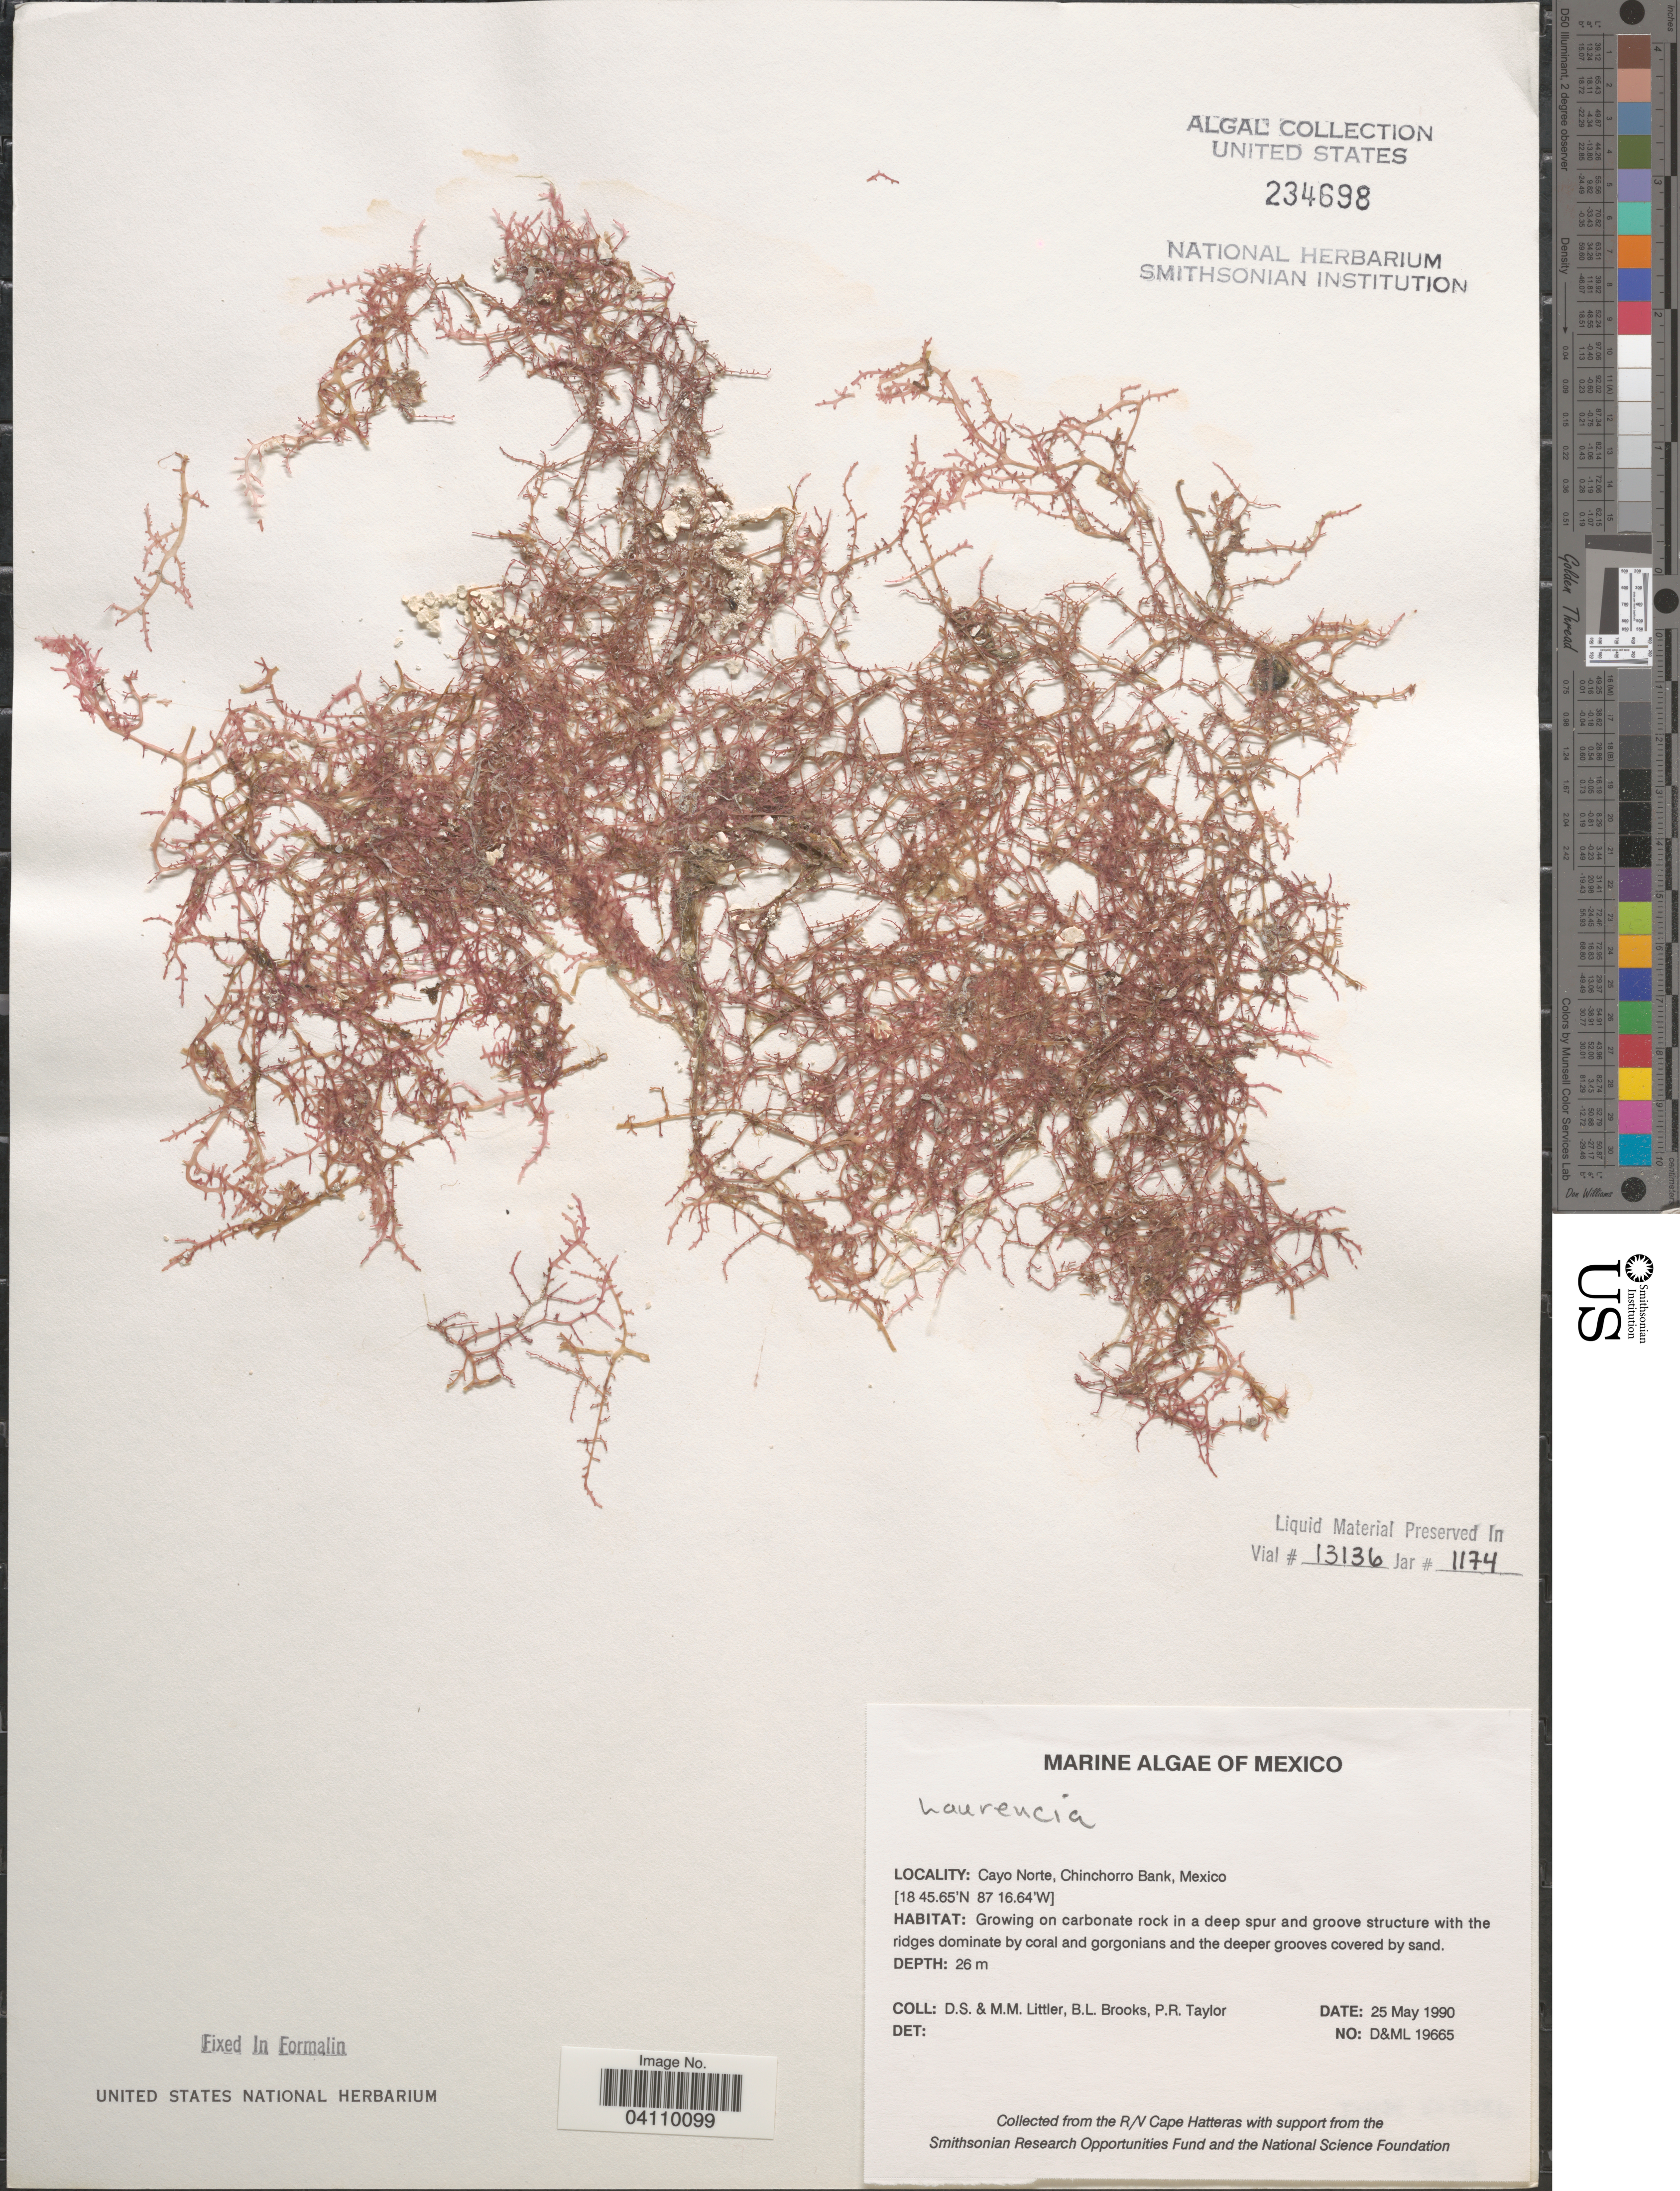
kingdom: Plantae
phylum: Rhodophyta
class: Florideophyceae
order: Ceramiales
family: Rhodomelaceae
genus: Laurencia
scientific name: Laurencia sp.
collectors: D. S. Littler, B. Brooks & P. R. Taylor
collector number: D&ML19665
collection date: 1990-05-25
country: Mexico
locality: Cayo Norte, Chinchorro Bank.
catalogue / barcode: US 234698